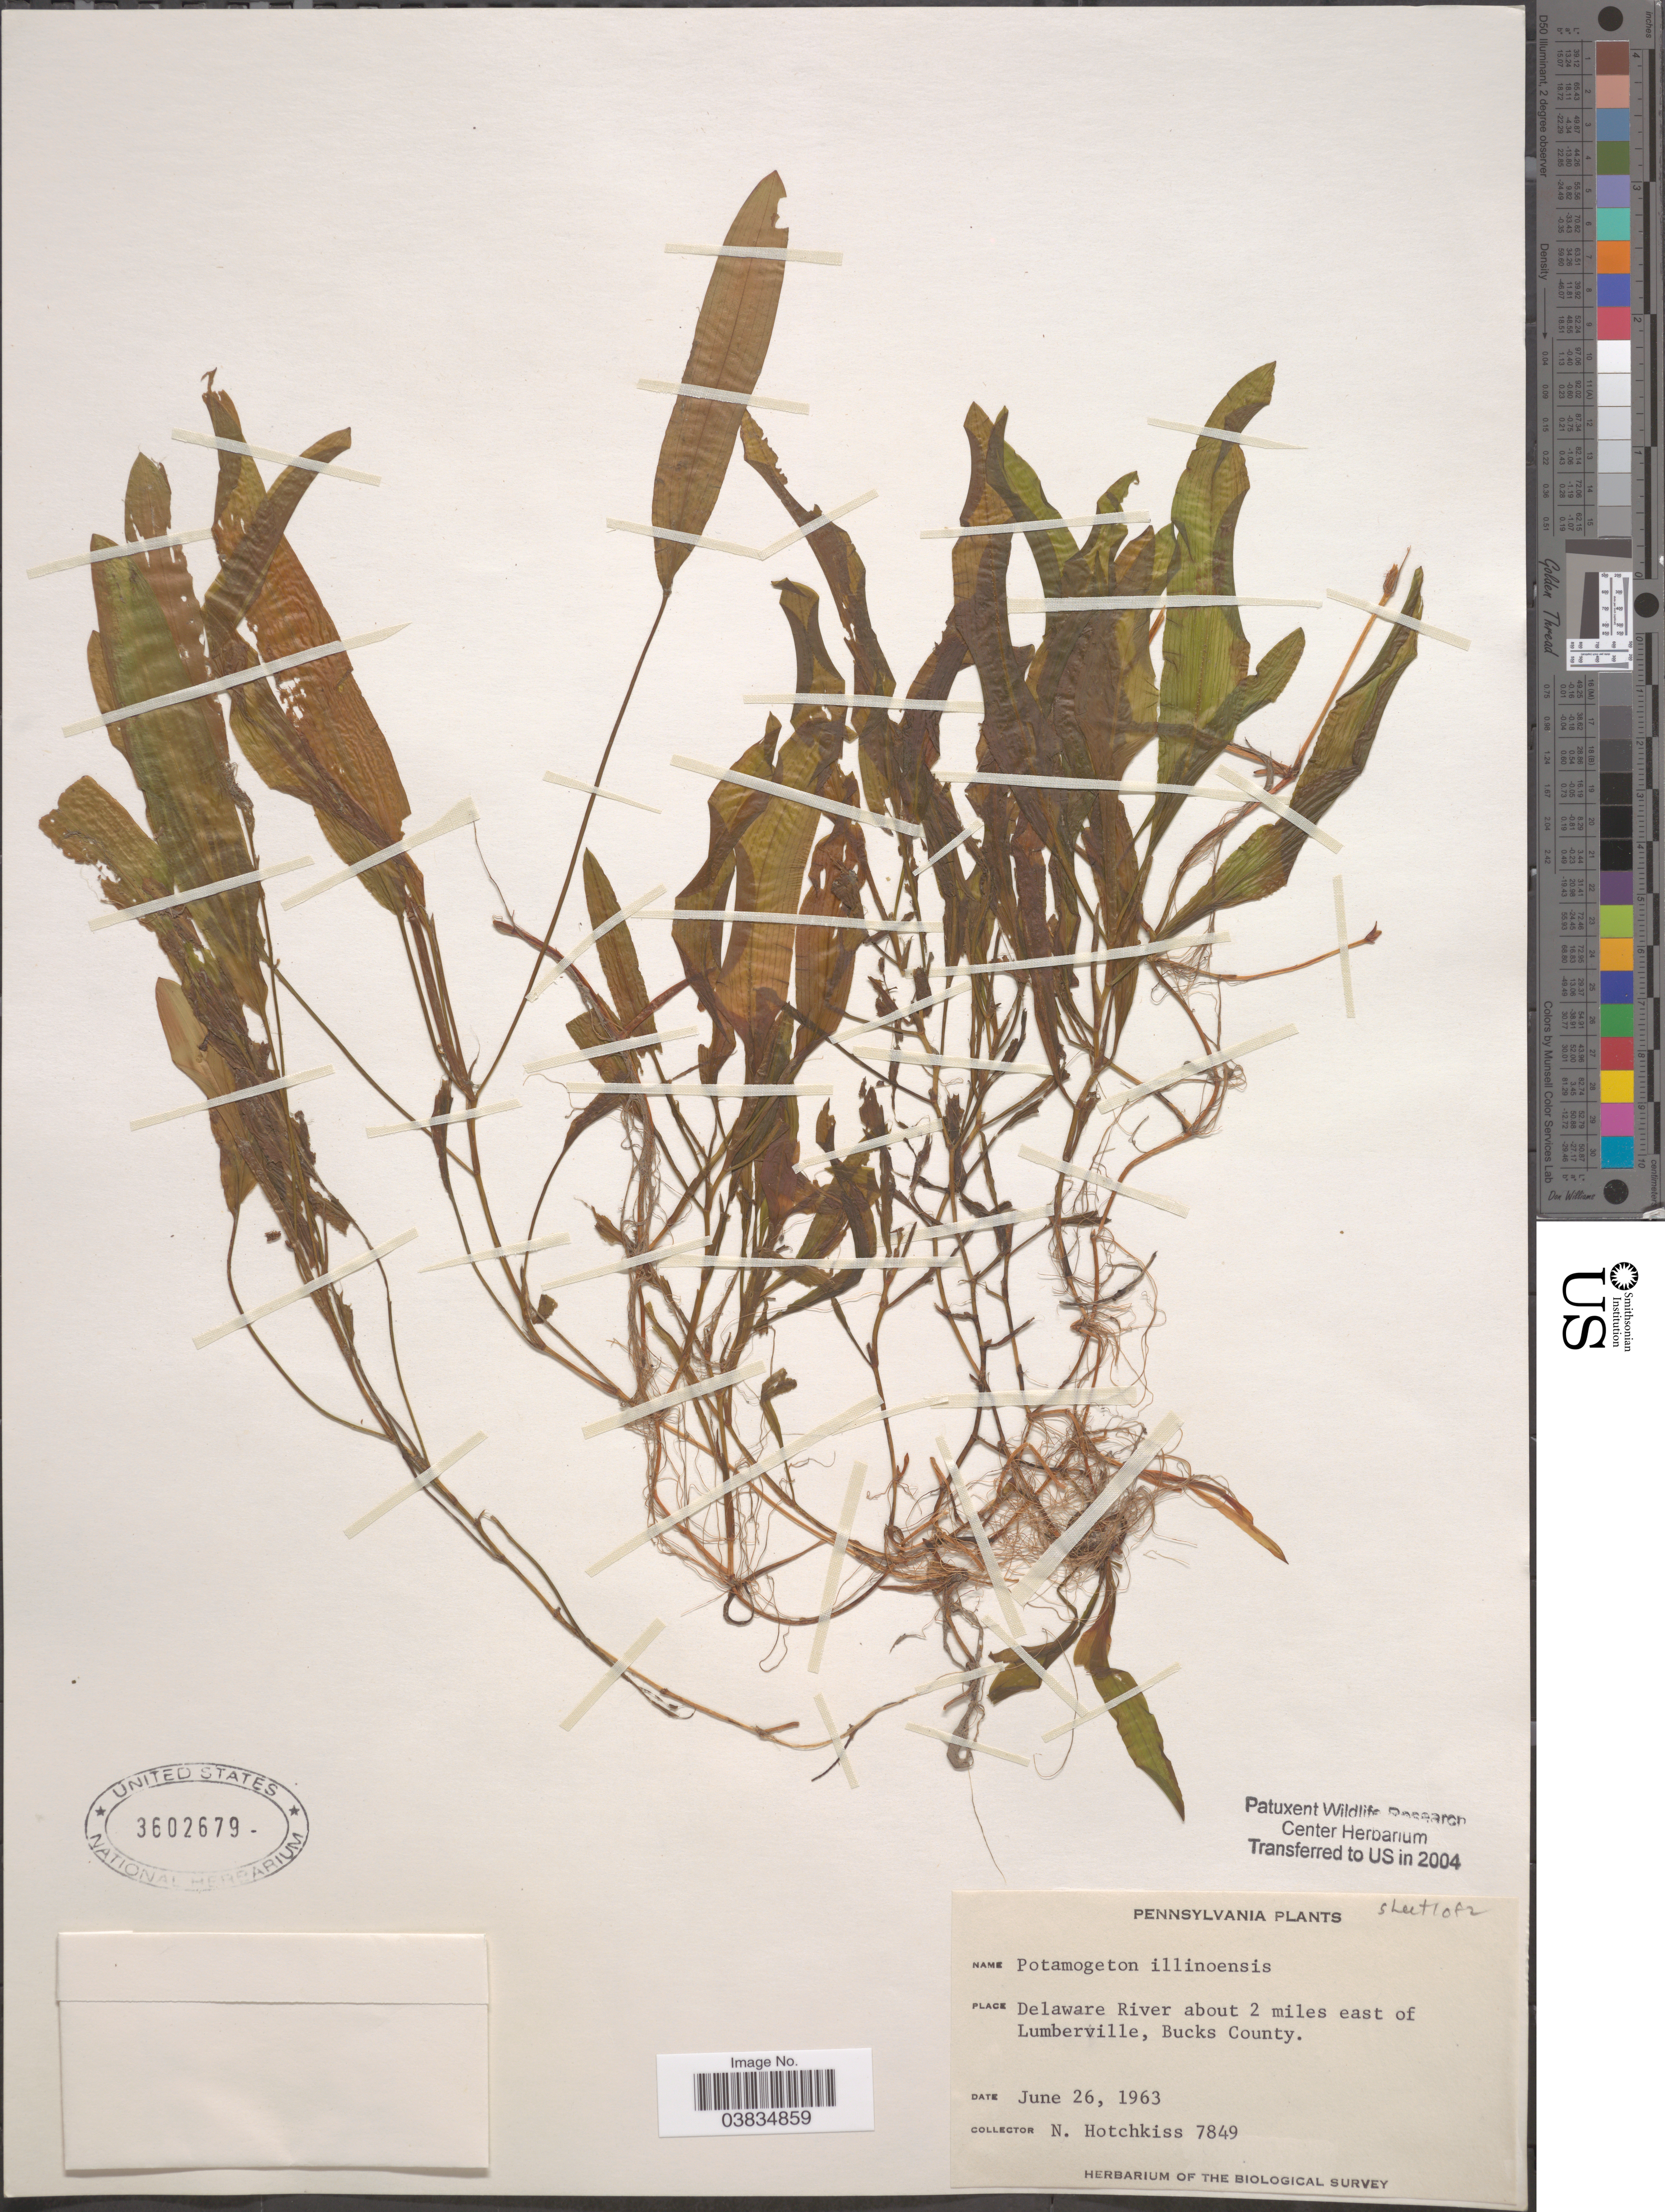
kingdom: Plantae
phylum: Tracheophyta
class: Liliopsida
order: Alismatales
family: Potamogetonaceae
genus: Potamogeton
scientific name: Potamogeton illinoensis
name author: Morong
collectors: N. Hotchkiss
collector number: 7849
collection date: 1963-06-26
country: United States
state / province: Pennsylvania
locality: Delaware River about 2 miles east of Lumberville, Bucks County.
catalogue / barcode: US 3602679